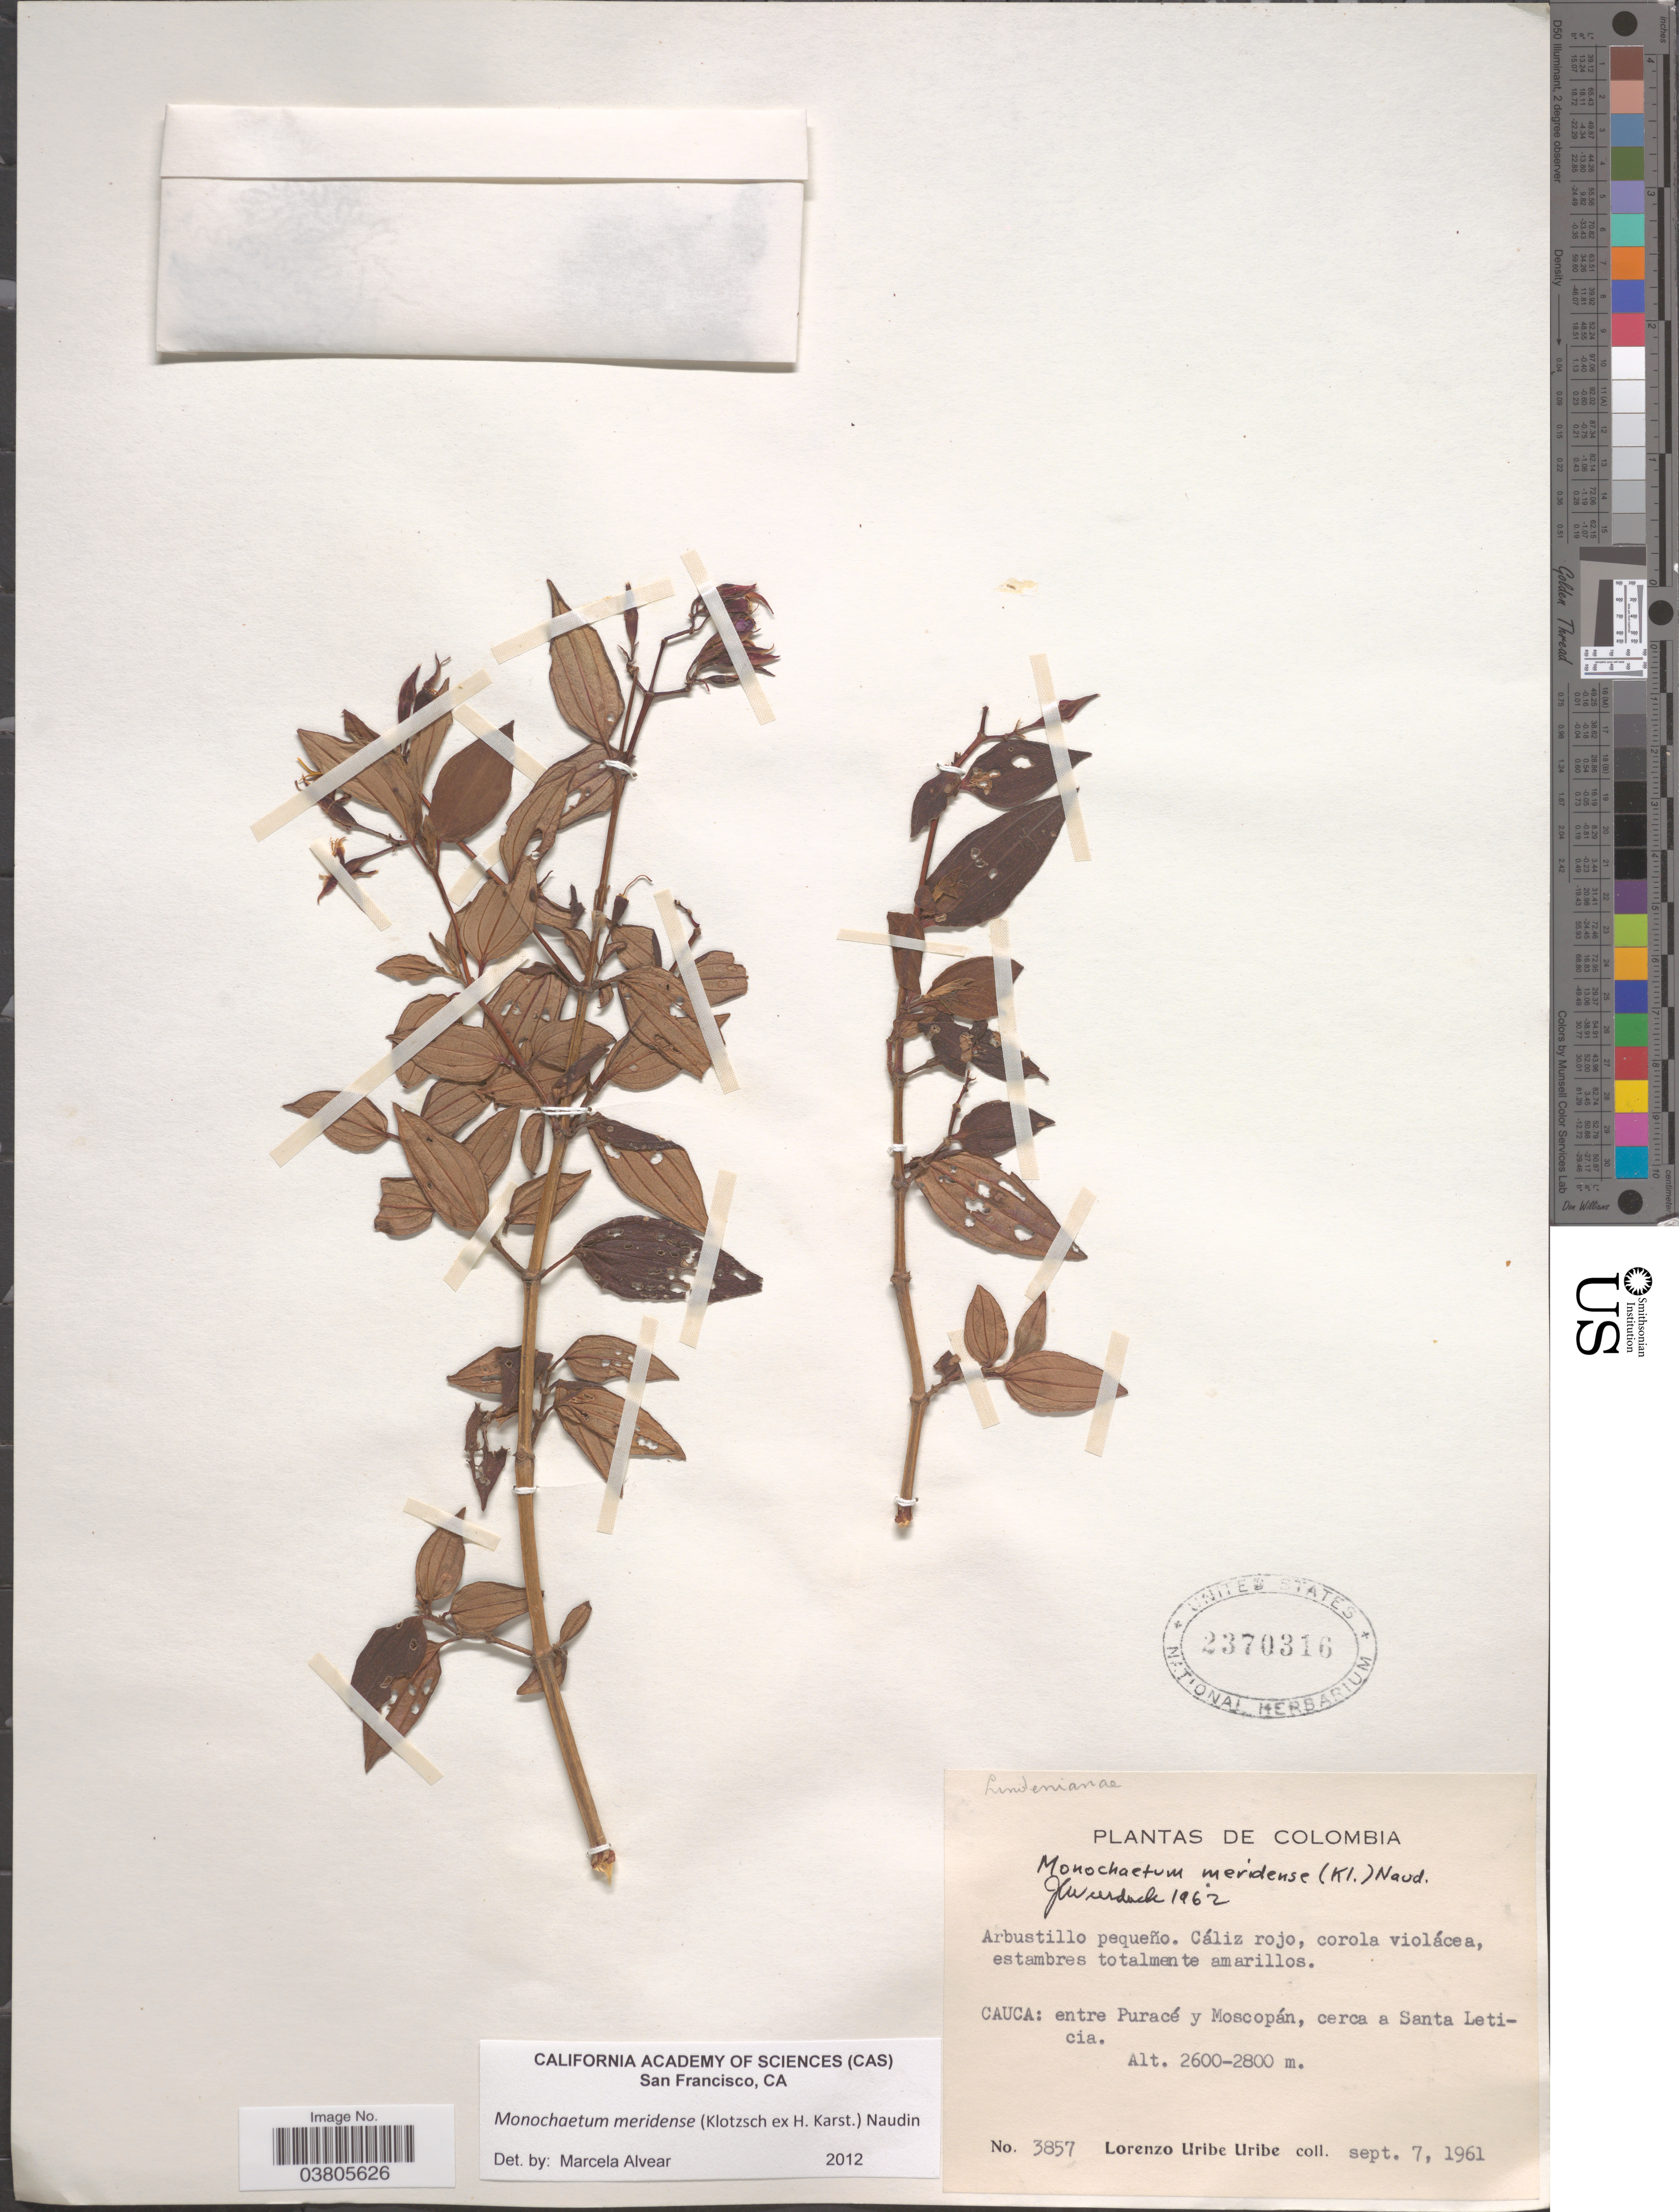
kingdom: Plantae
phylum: Tracheophyta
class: Magnoliopsida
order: Myrtales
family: Melastomataceae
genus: Monochaetum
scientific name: Monochaetum meridense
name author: (H. Karst.) Naudin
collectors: L. Uribe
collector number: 3857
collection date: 1961-09-07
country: Colombia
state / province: Cauca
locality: Entre Puracé y Moscopán, cerca a Santa Leticia.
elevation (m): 2600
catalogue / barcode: US 2370316